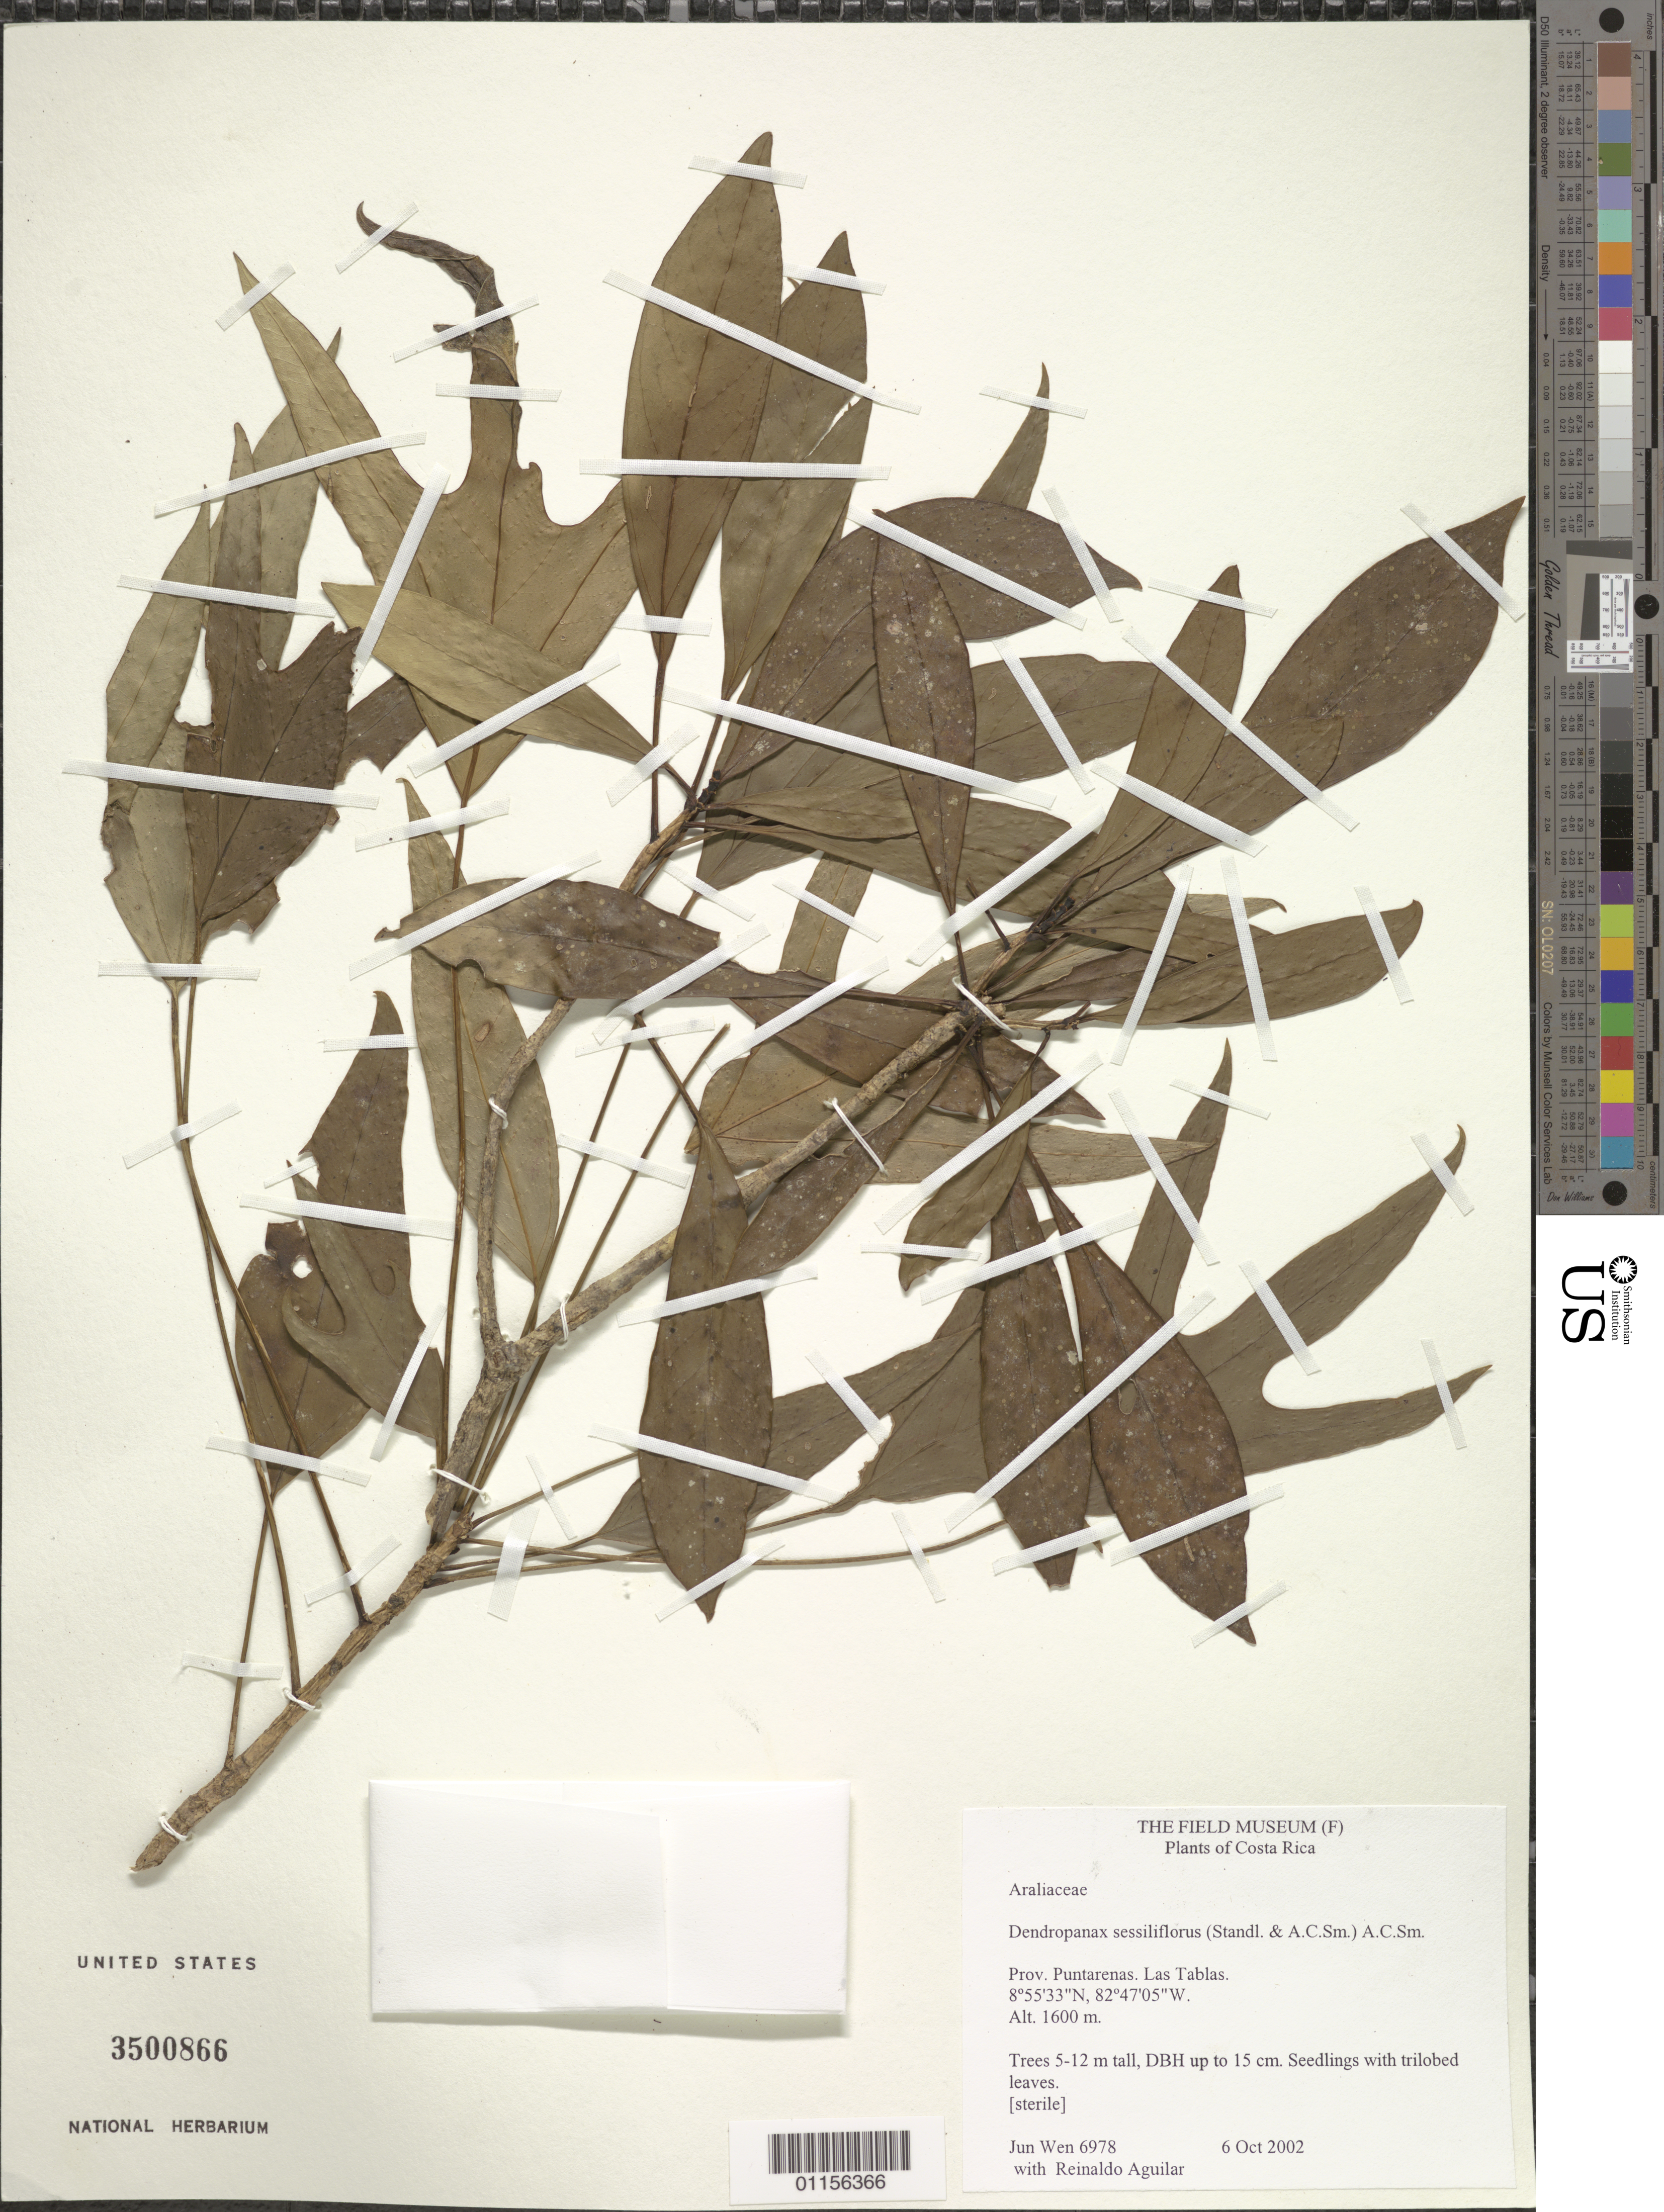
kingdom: Plantae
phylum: Tracheophyta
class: Magnoliopsida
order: Apiales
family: Araliaceae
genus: Dendropanax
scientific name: Dendropanax sessiliflorus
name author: (Standl. & A.C. Sm.) A.C. Sm.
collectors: J. Wen & R. Aguilar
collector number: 6978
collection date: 2002-10-06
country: Costa Rica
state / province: Puntarenas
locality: Las Tablas.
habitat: Tree.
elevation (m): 1600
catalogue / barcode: US 3500866